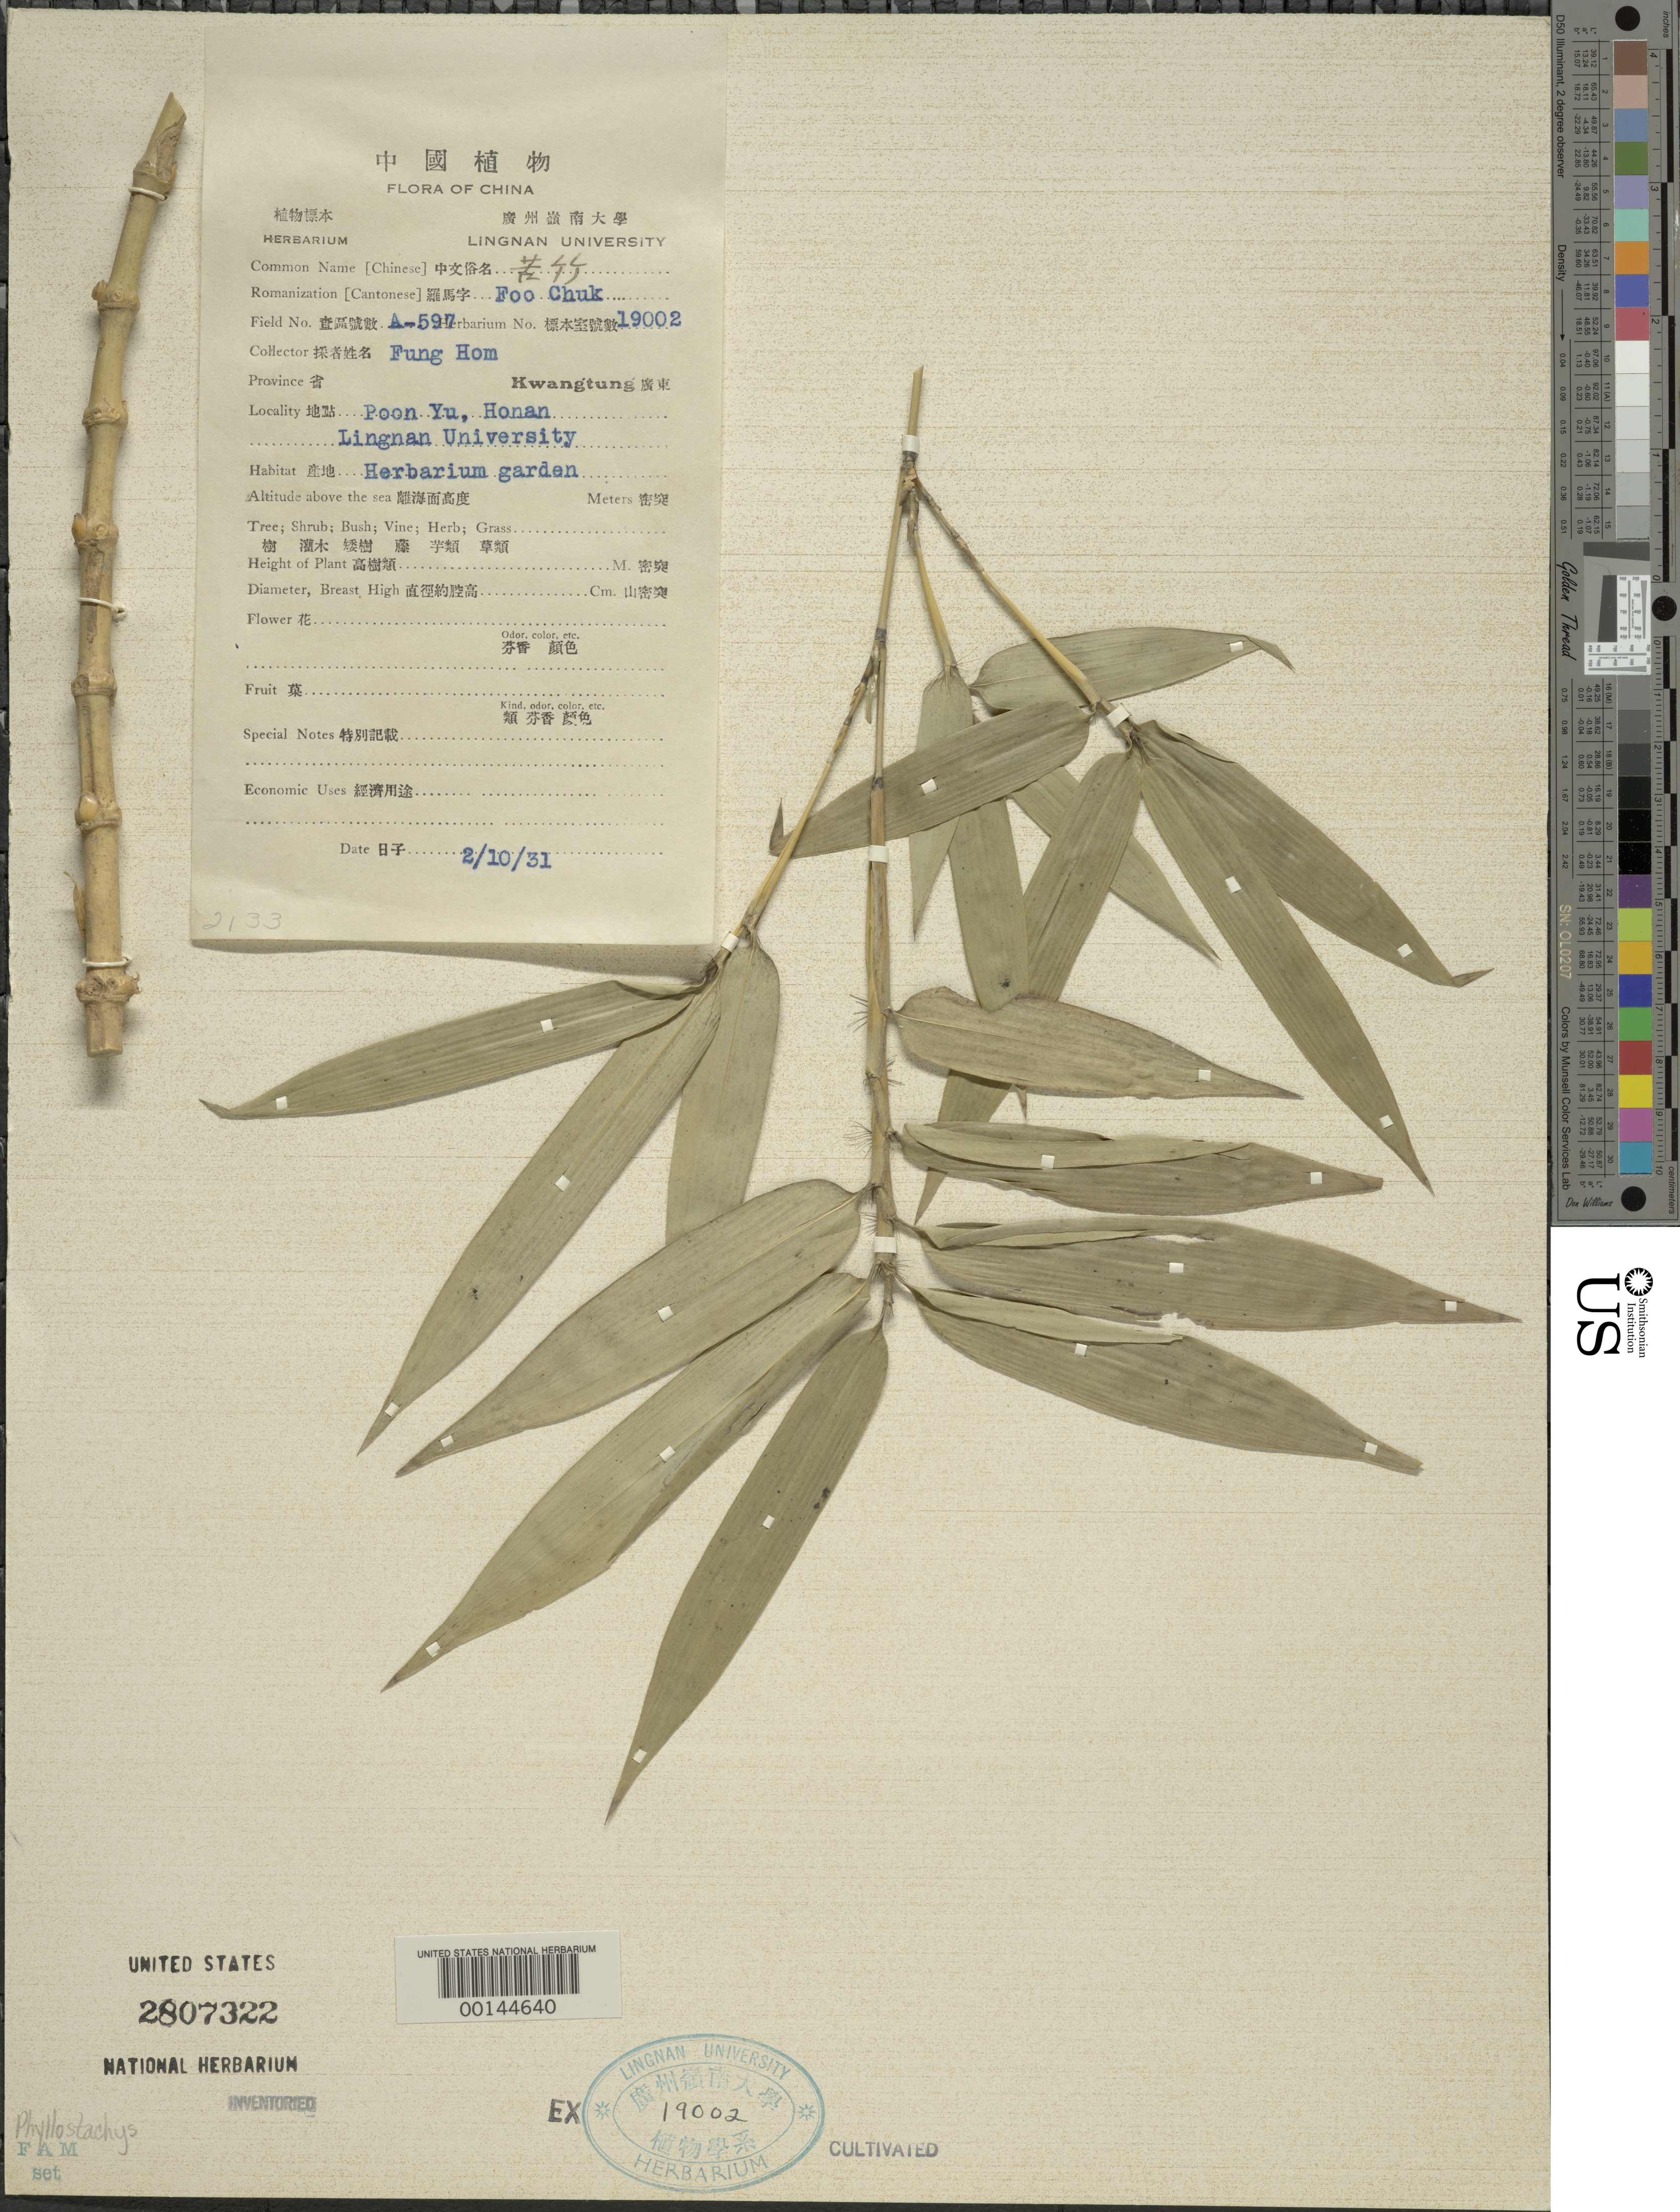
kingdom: Plantae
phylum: Tracheophyta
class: Liliopsida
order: Poales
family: Poaceae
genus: Phyllostachys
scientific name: Phyllostachys sp.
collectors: H. L. Fung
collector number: A-597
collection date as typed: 10 Feb 1931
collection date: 1931-02-10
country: China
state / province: Guangdong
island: Honam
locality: Honan, poon-yu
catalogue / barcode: US 2807322